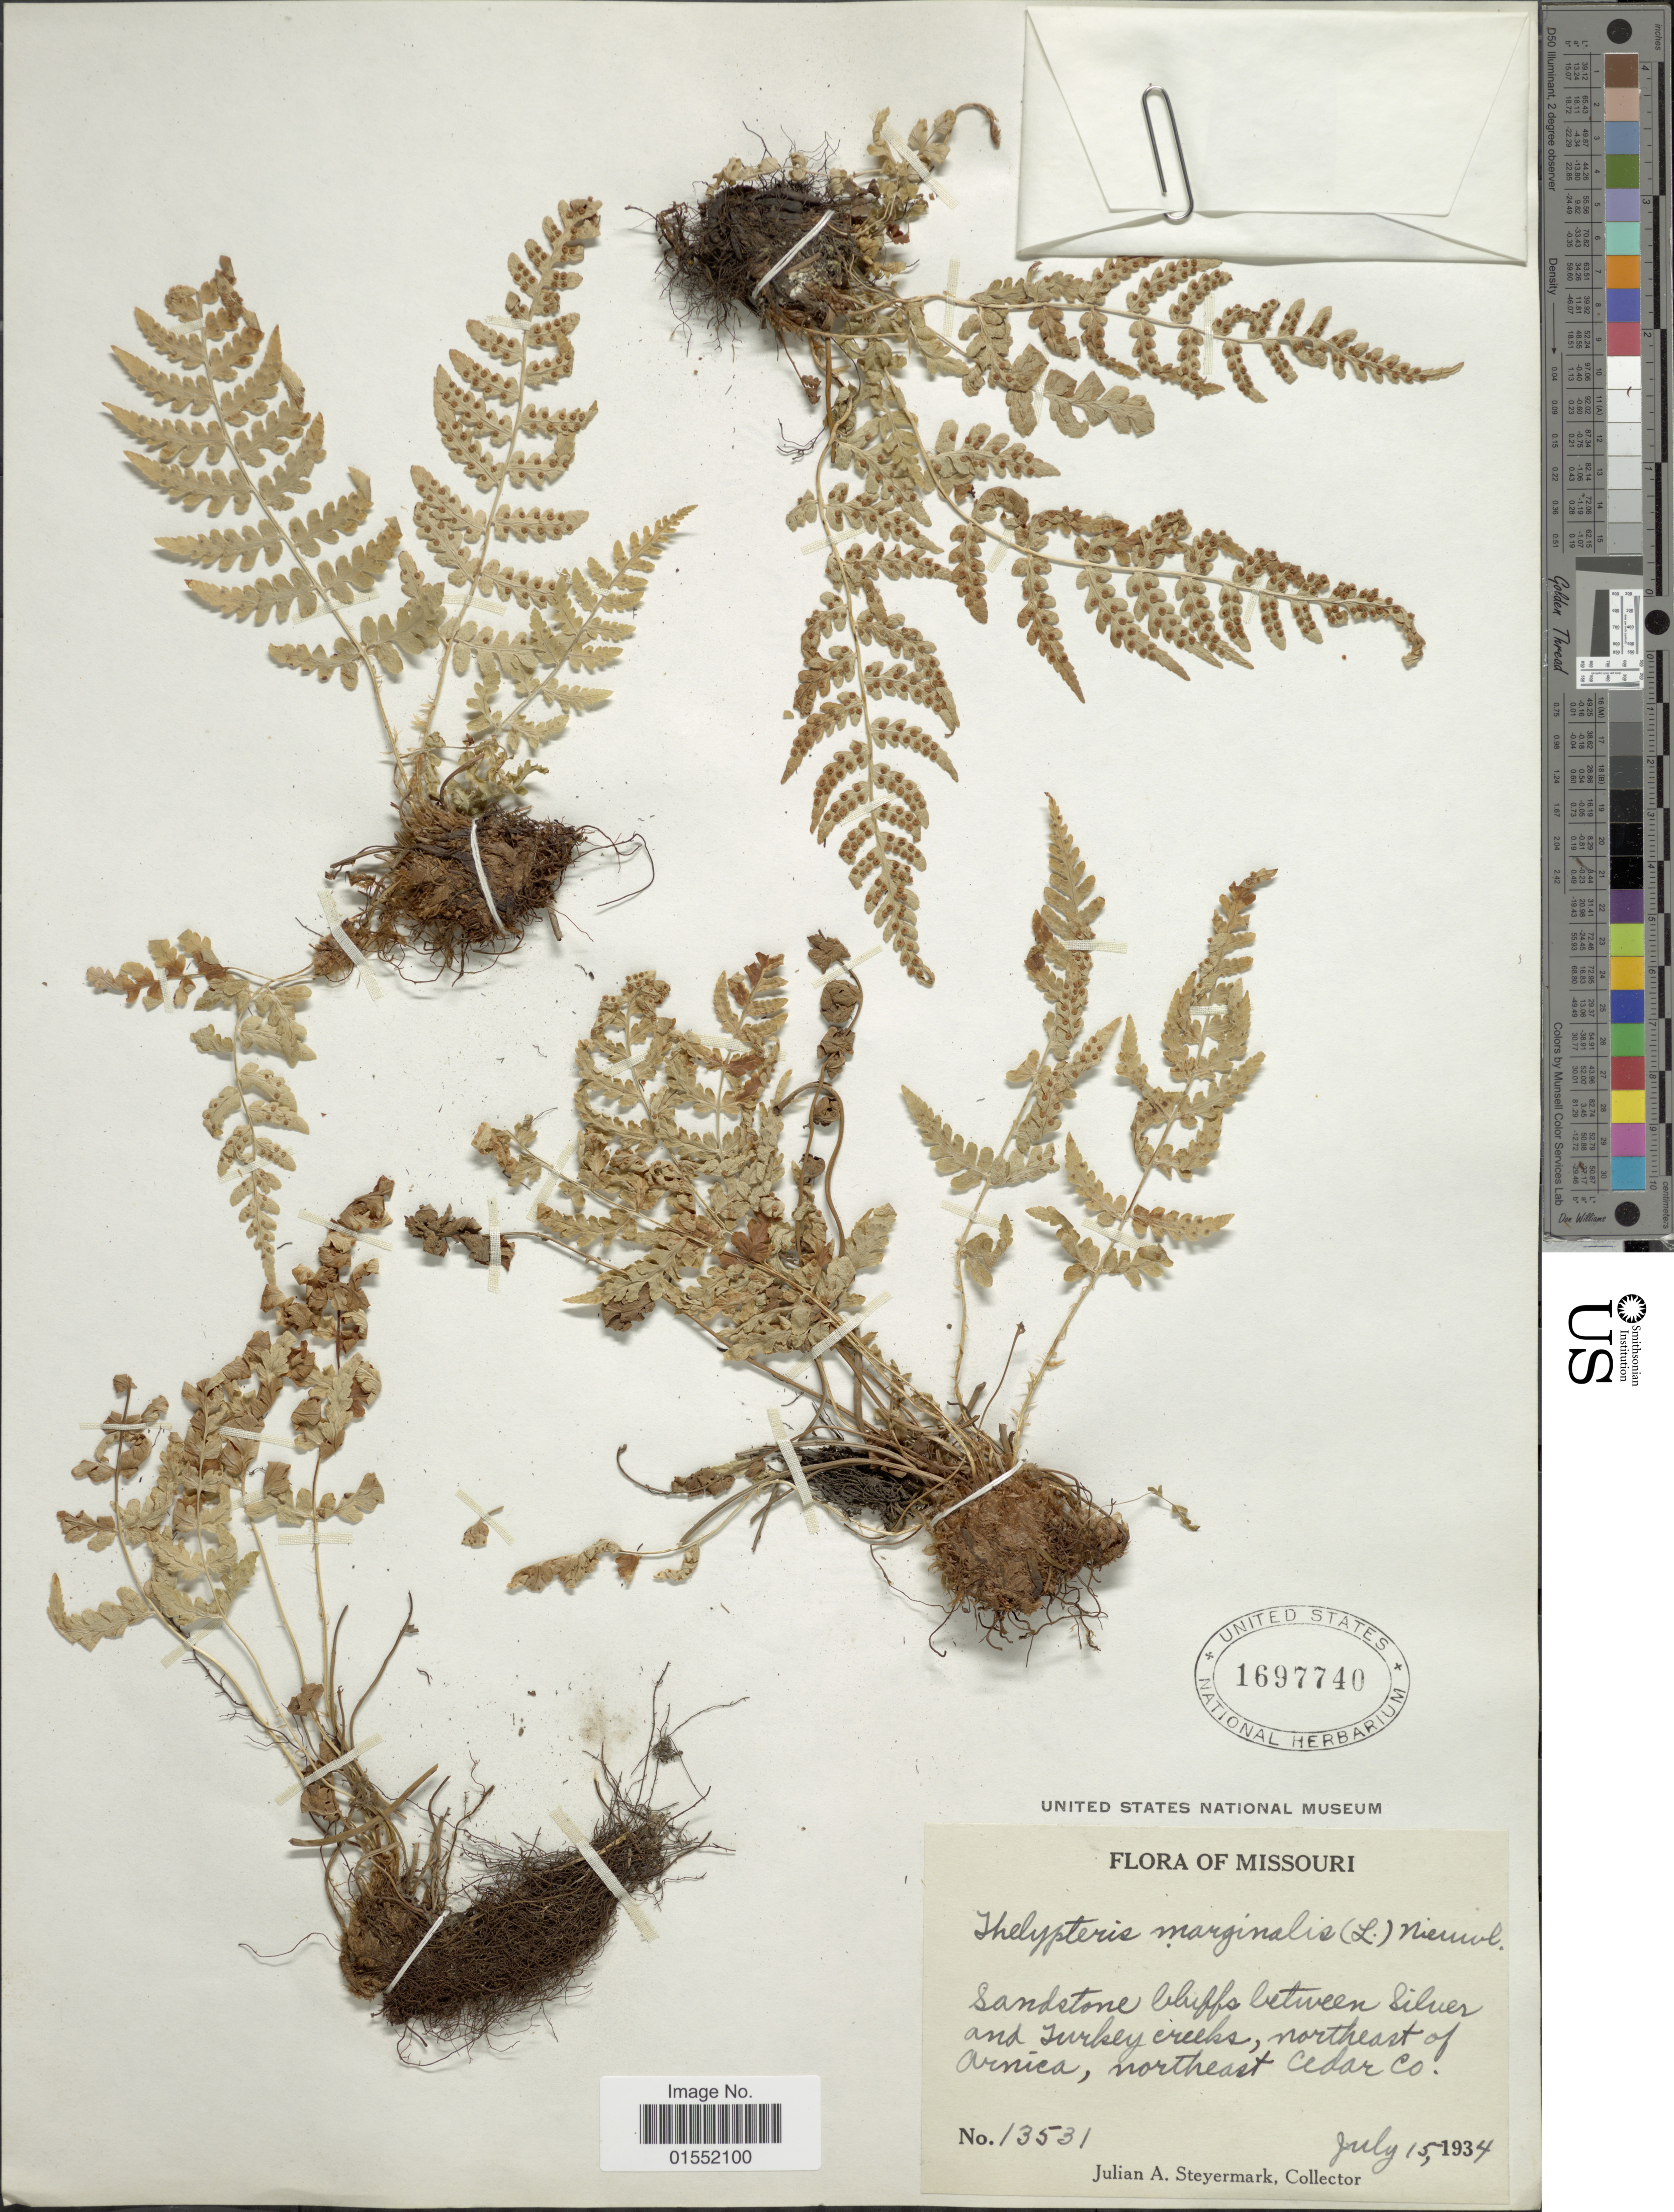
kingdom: Plantae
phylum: Tracheophyta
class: Polypodiopsida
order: Polypodiales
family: Dryopteridaceae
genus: Dryopteris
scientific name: Dryopteris marginalis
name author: (L.) A. Gray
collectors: J. Steyermark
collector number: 13531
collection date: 1934-07-15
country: United States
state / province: Missouri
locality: Sandstone bluffs between Silver and Turkey creeks, northeast of Arnica, northeast Cedar Co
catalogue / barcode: US 1697740